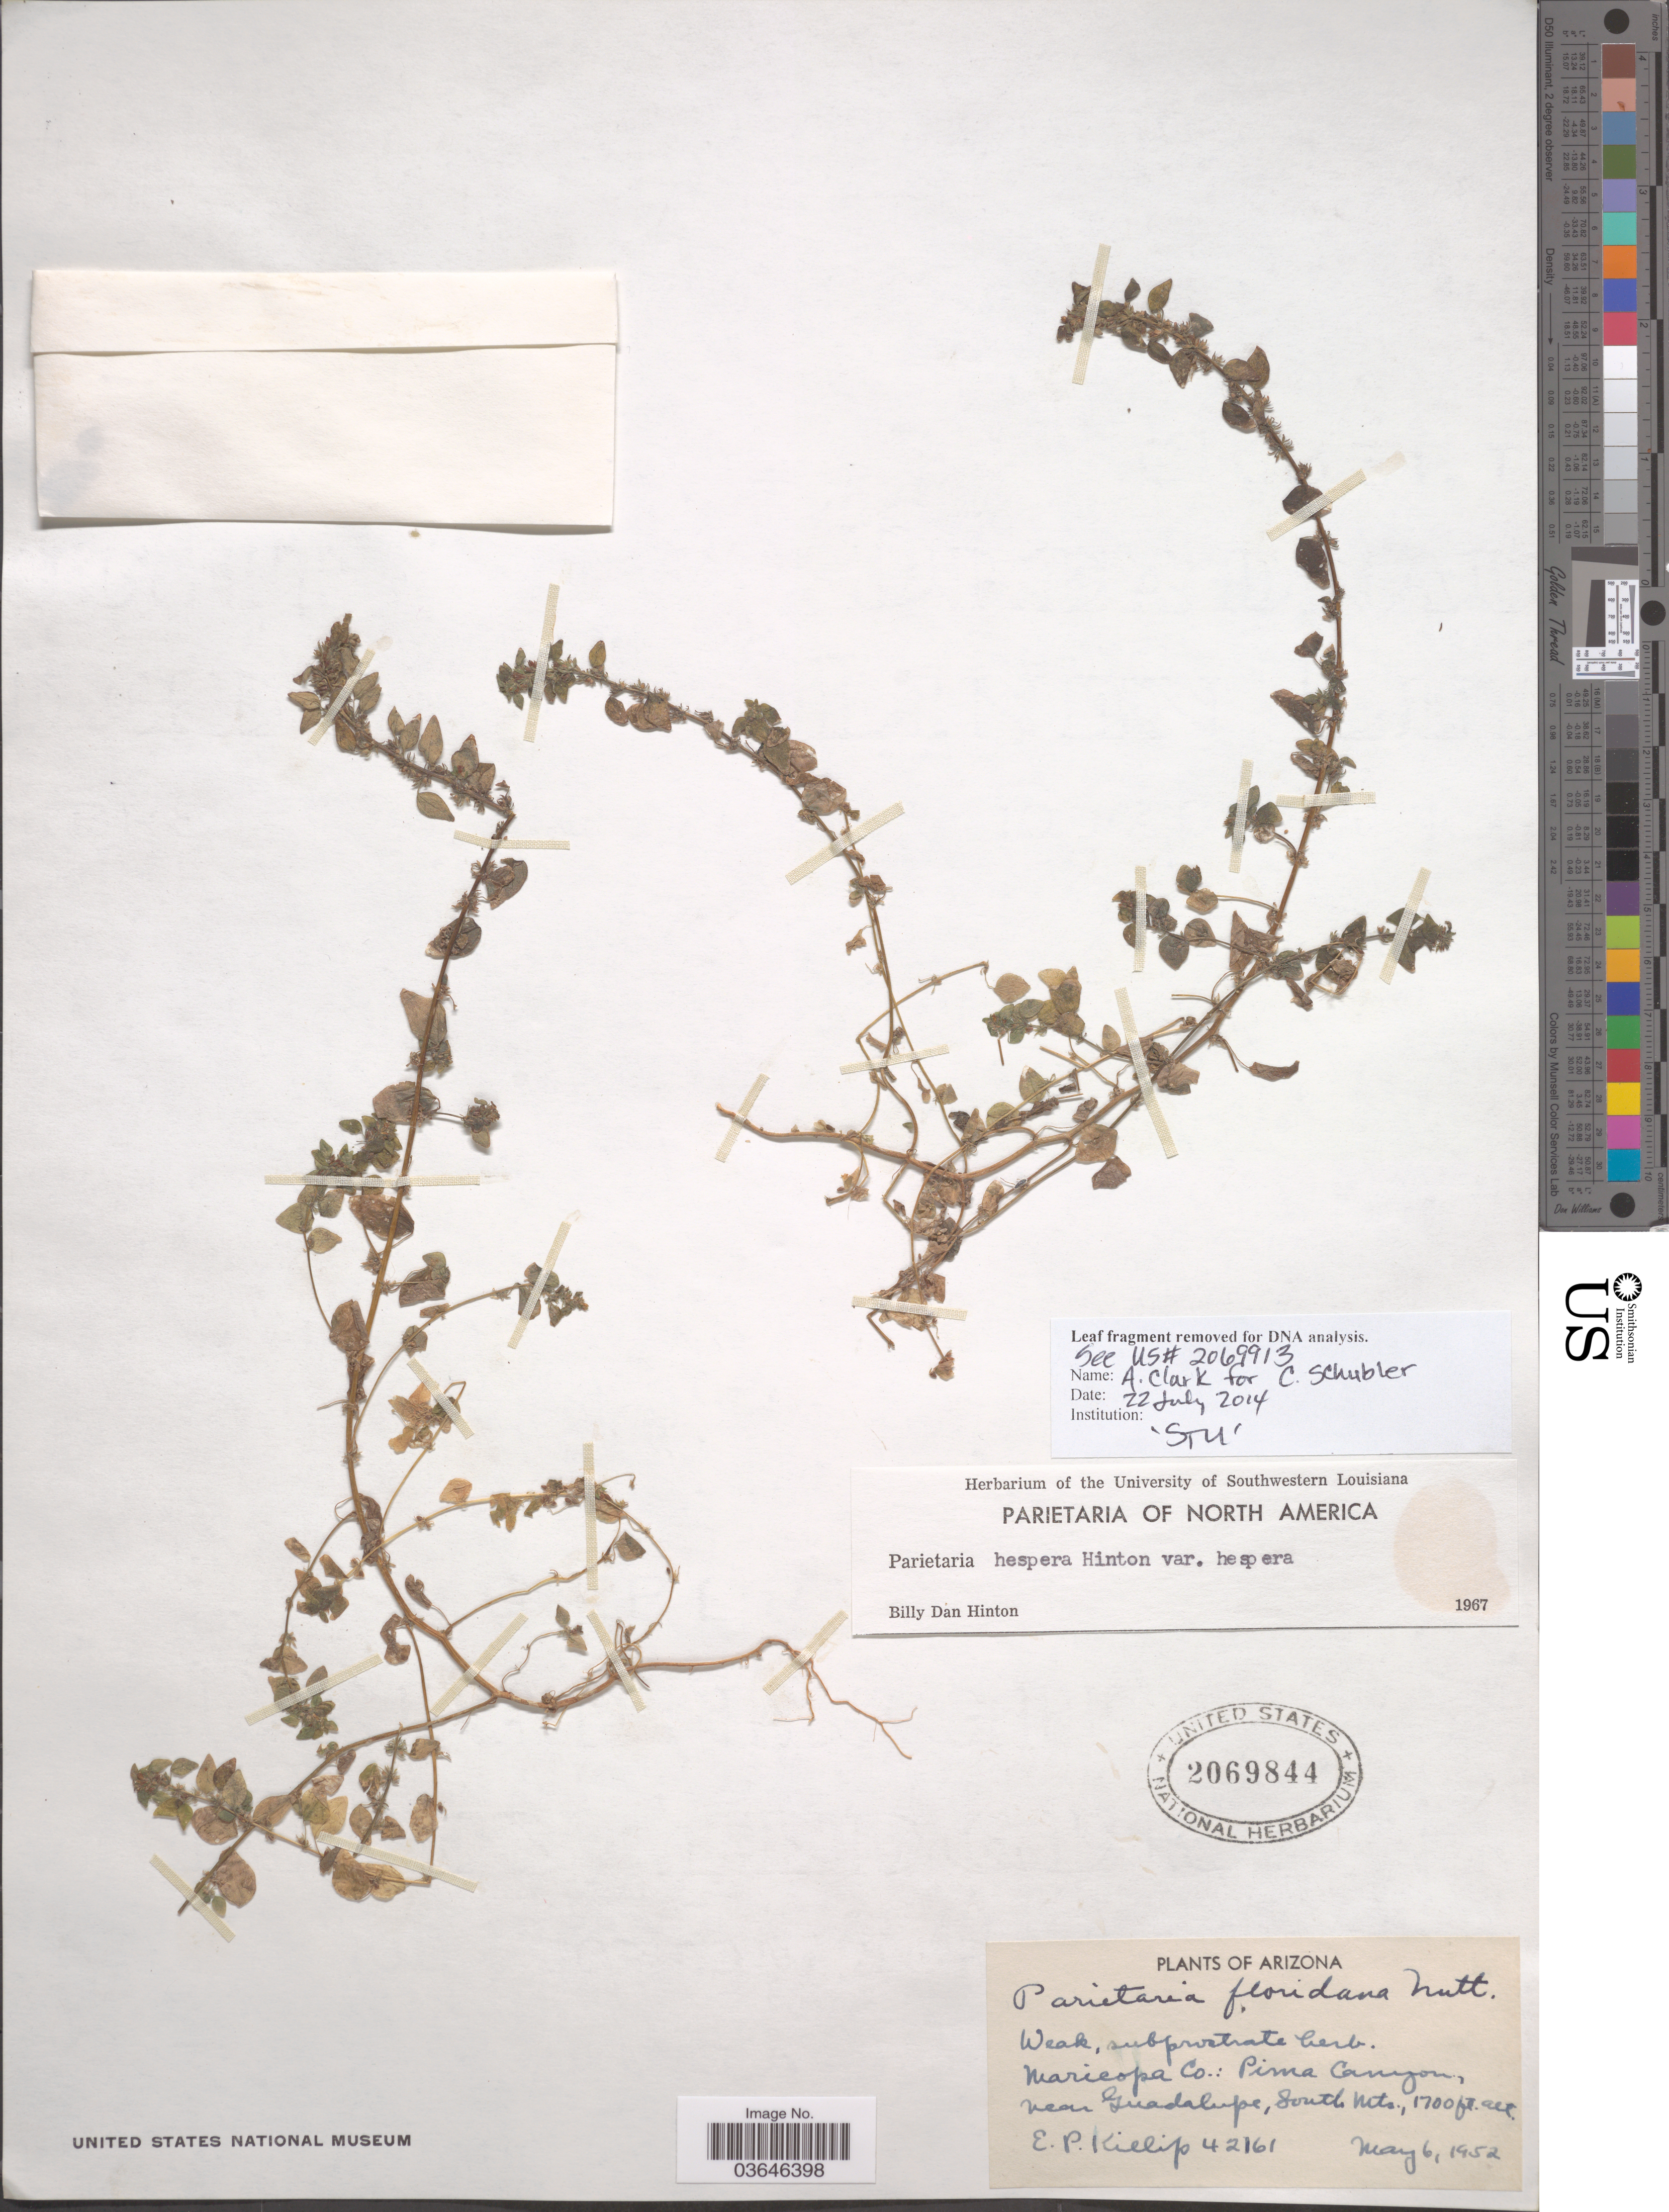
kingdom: Plantae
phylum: Tracheophyta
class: Magnoliopsida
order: Rosales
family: Urticaceae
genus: Parietaria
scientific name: Parietaria hespera var. hespera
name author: Hinton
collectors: E. P. Killip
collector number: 42161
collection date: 1952-05-06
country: United States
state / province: Arizona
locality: Maricopa Co.: Pima Canyon, near Guadalupe, South Mts.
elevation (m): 518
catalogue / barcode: US 2069844